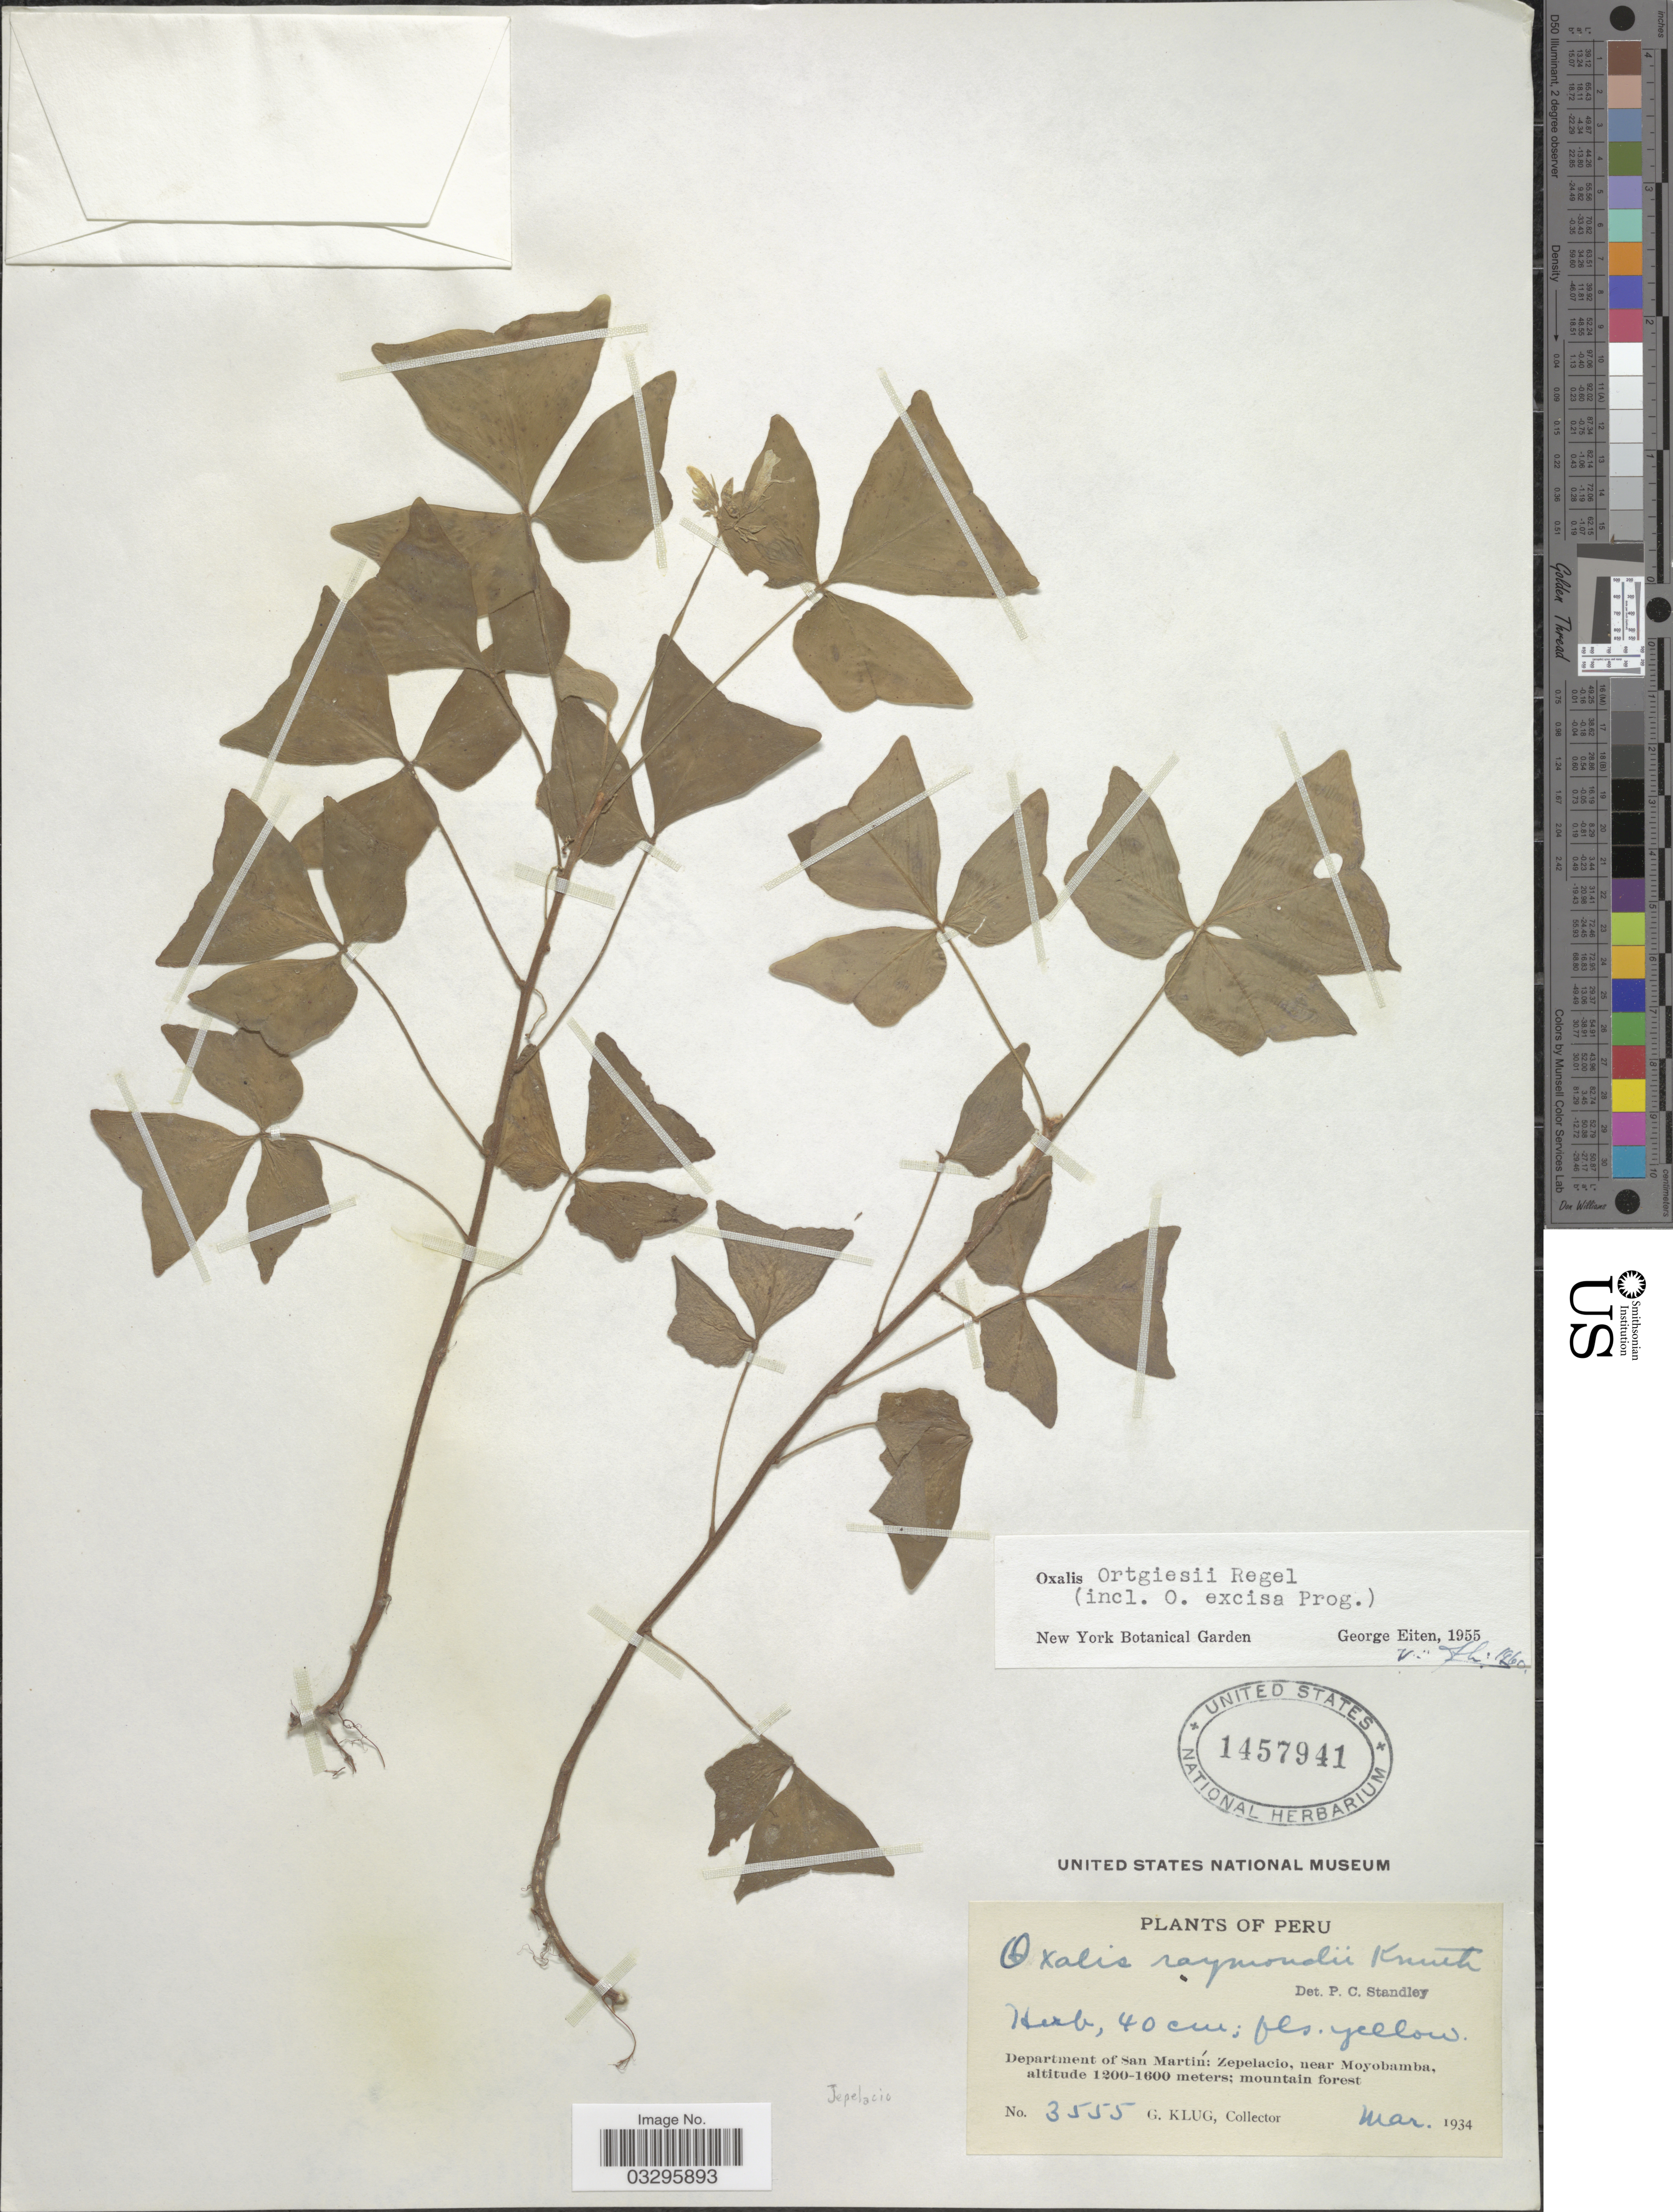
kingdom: Plantae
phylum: Tracheophyta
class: Magnoliopsida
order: Oxalidales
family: Oxalidaceae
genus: Oxalis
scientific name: Oxalis ortgiesii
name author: Regel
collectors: G. Klug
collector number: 3555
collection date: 1934-03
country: Peru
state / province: San Martín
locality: Department of San Martín: Zepelacio, near Moyobamba.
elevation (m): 1200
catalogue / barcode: US 1457941